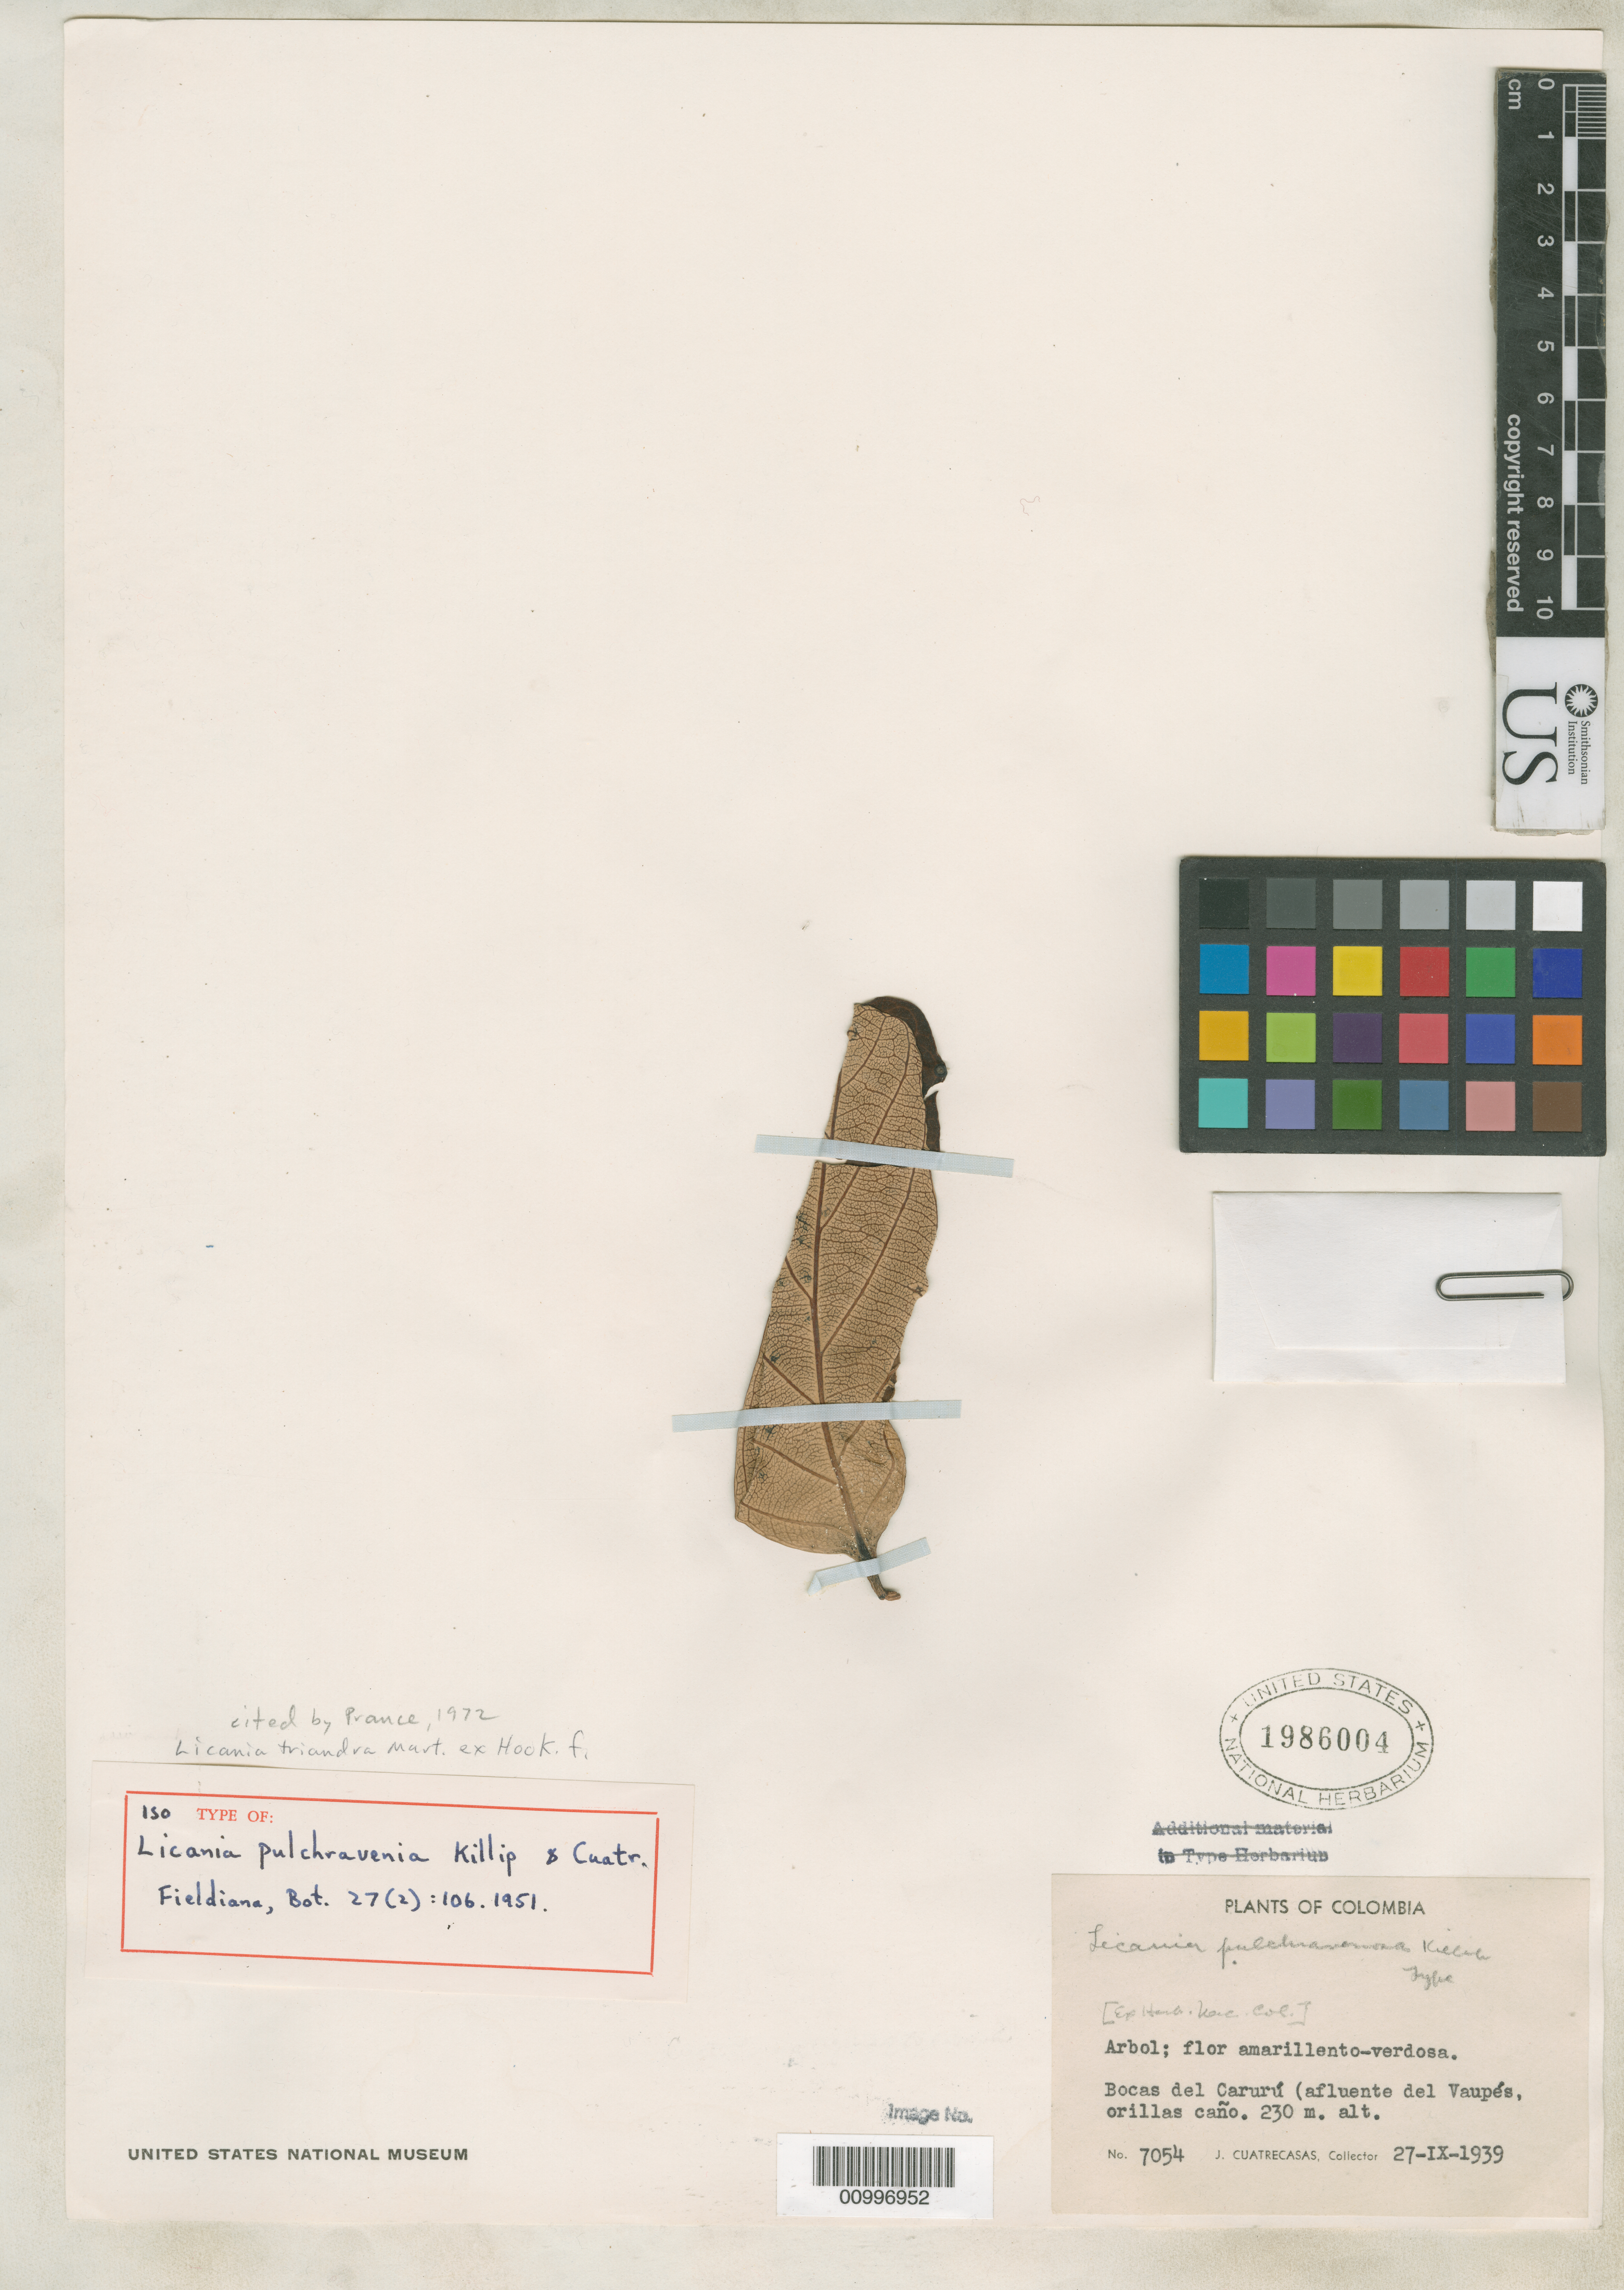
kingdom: Plantae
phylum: Tracheophyta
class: Magnoliopsida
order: Malpighiales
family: Chrysobalanaceae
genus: Licania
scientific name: Licania pulchravenia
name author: Killip & Cuatrec.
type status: Isotype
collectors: J. Cuatrecasas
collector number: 7054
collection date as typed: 27 Sep 1939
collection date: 1939-09-27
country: Colombia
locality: Bocas del Caruru (affluente del Vaupés).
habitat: Orillas caño.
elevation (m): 230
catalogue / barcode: US 1986004